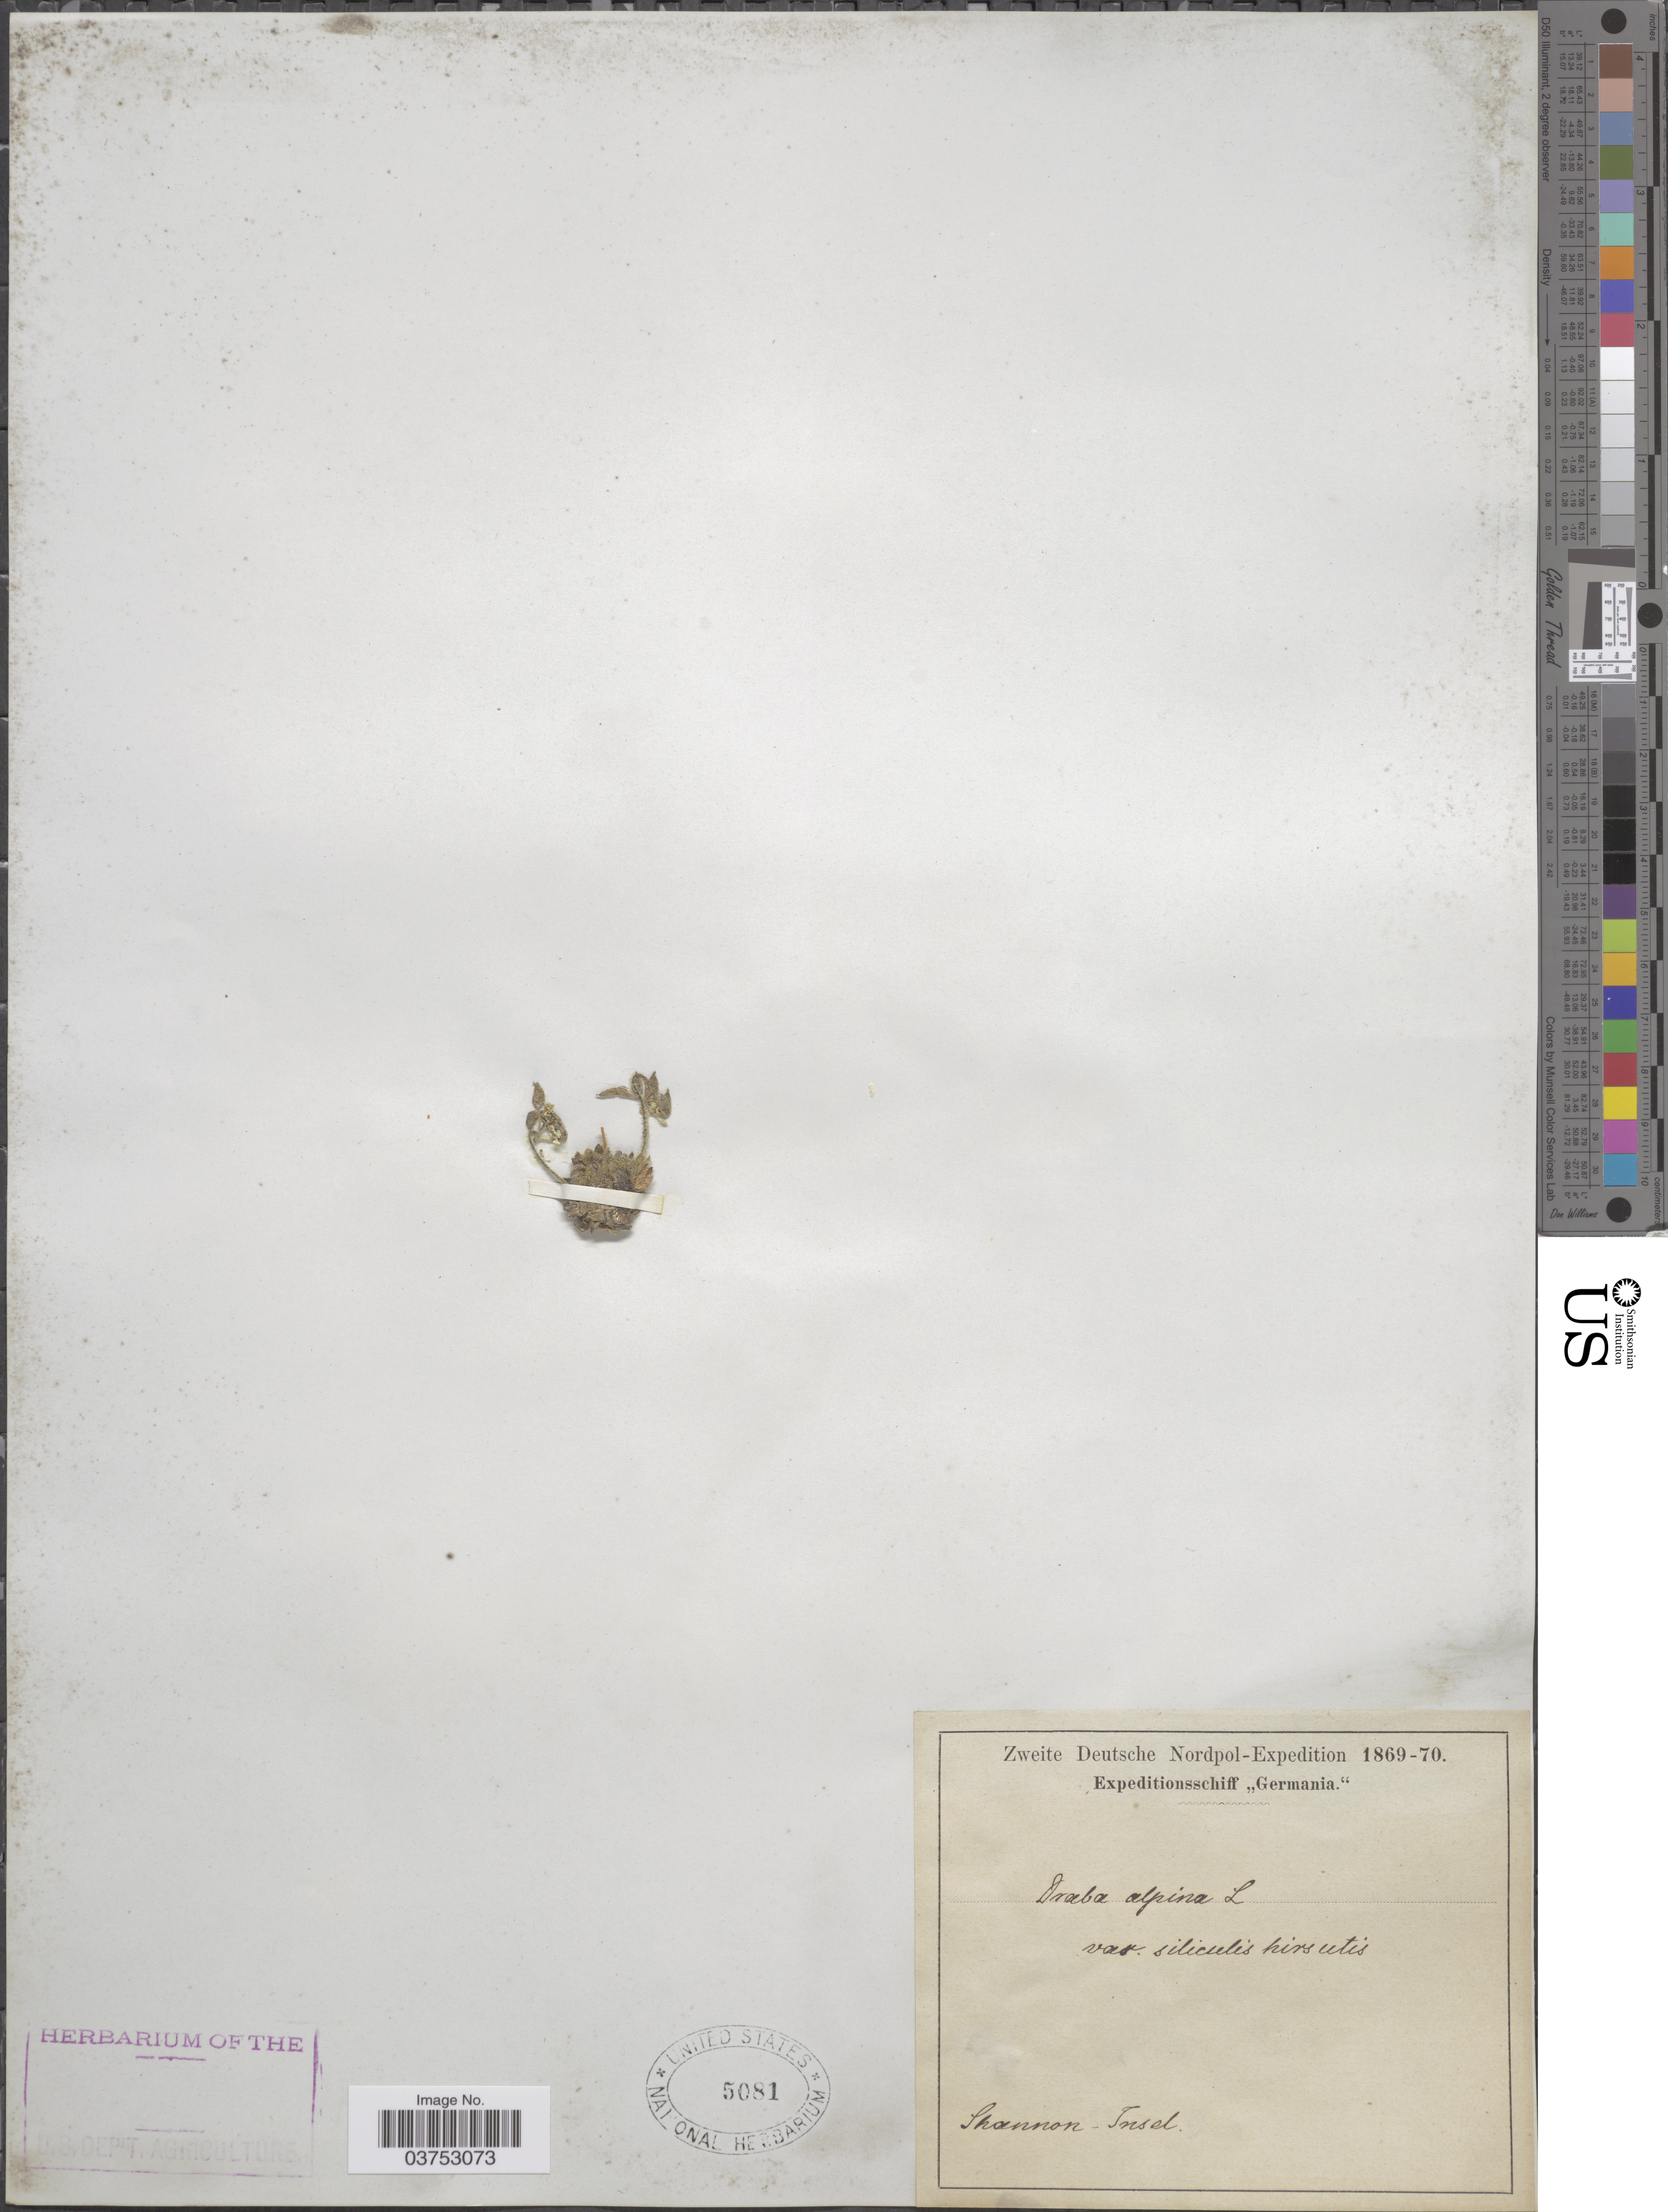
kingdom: Plantae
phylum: Tracheophyta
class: Magnoliopsida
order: Brassicales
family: Brassicaceae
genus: Draba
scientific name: Draba alpina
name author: L.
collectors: Zweite Deutsche Nordpol-Expedition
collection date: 1869/1870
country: Greenland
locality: Shannon-Insel.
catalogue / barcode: US 5081